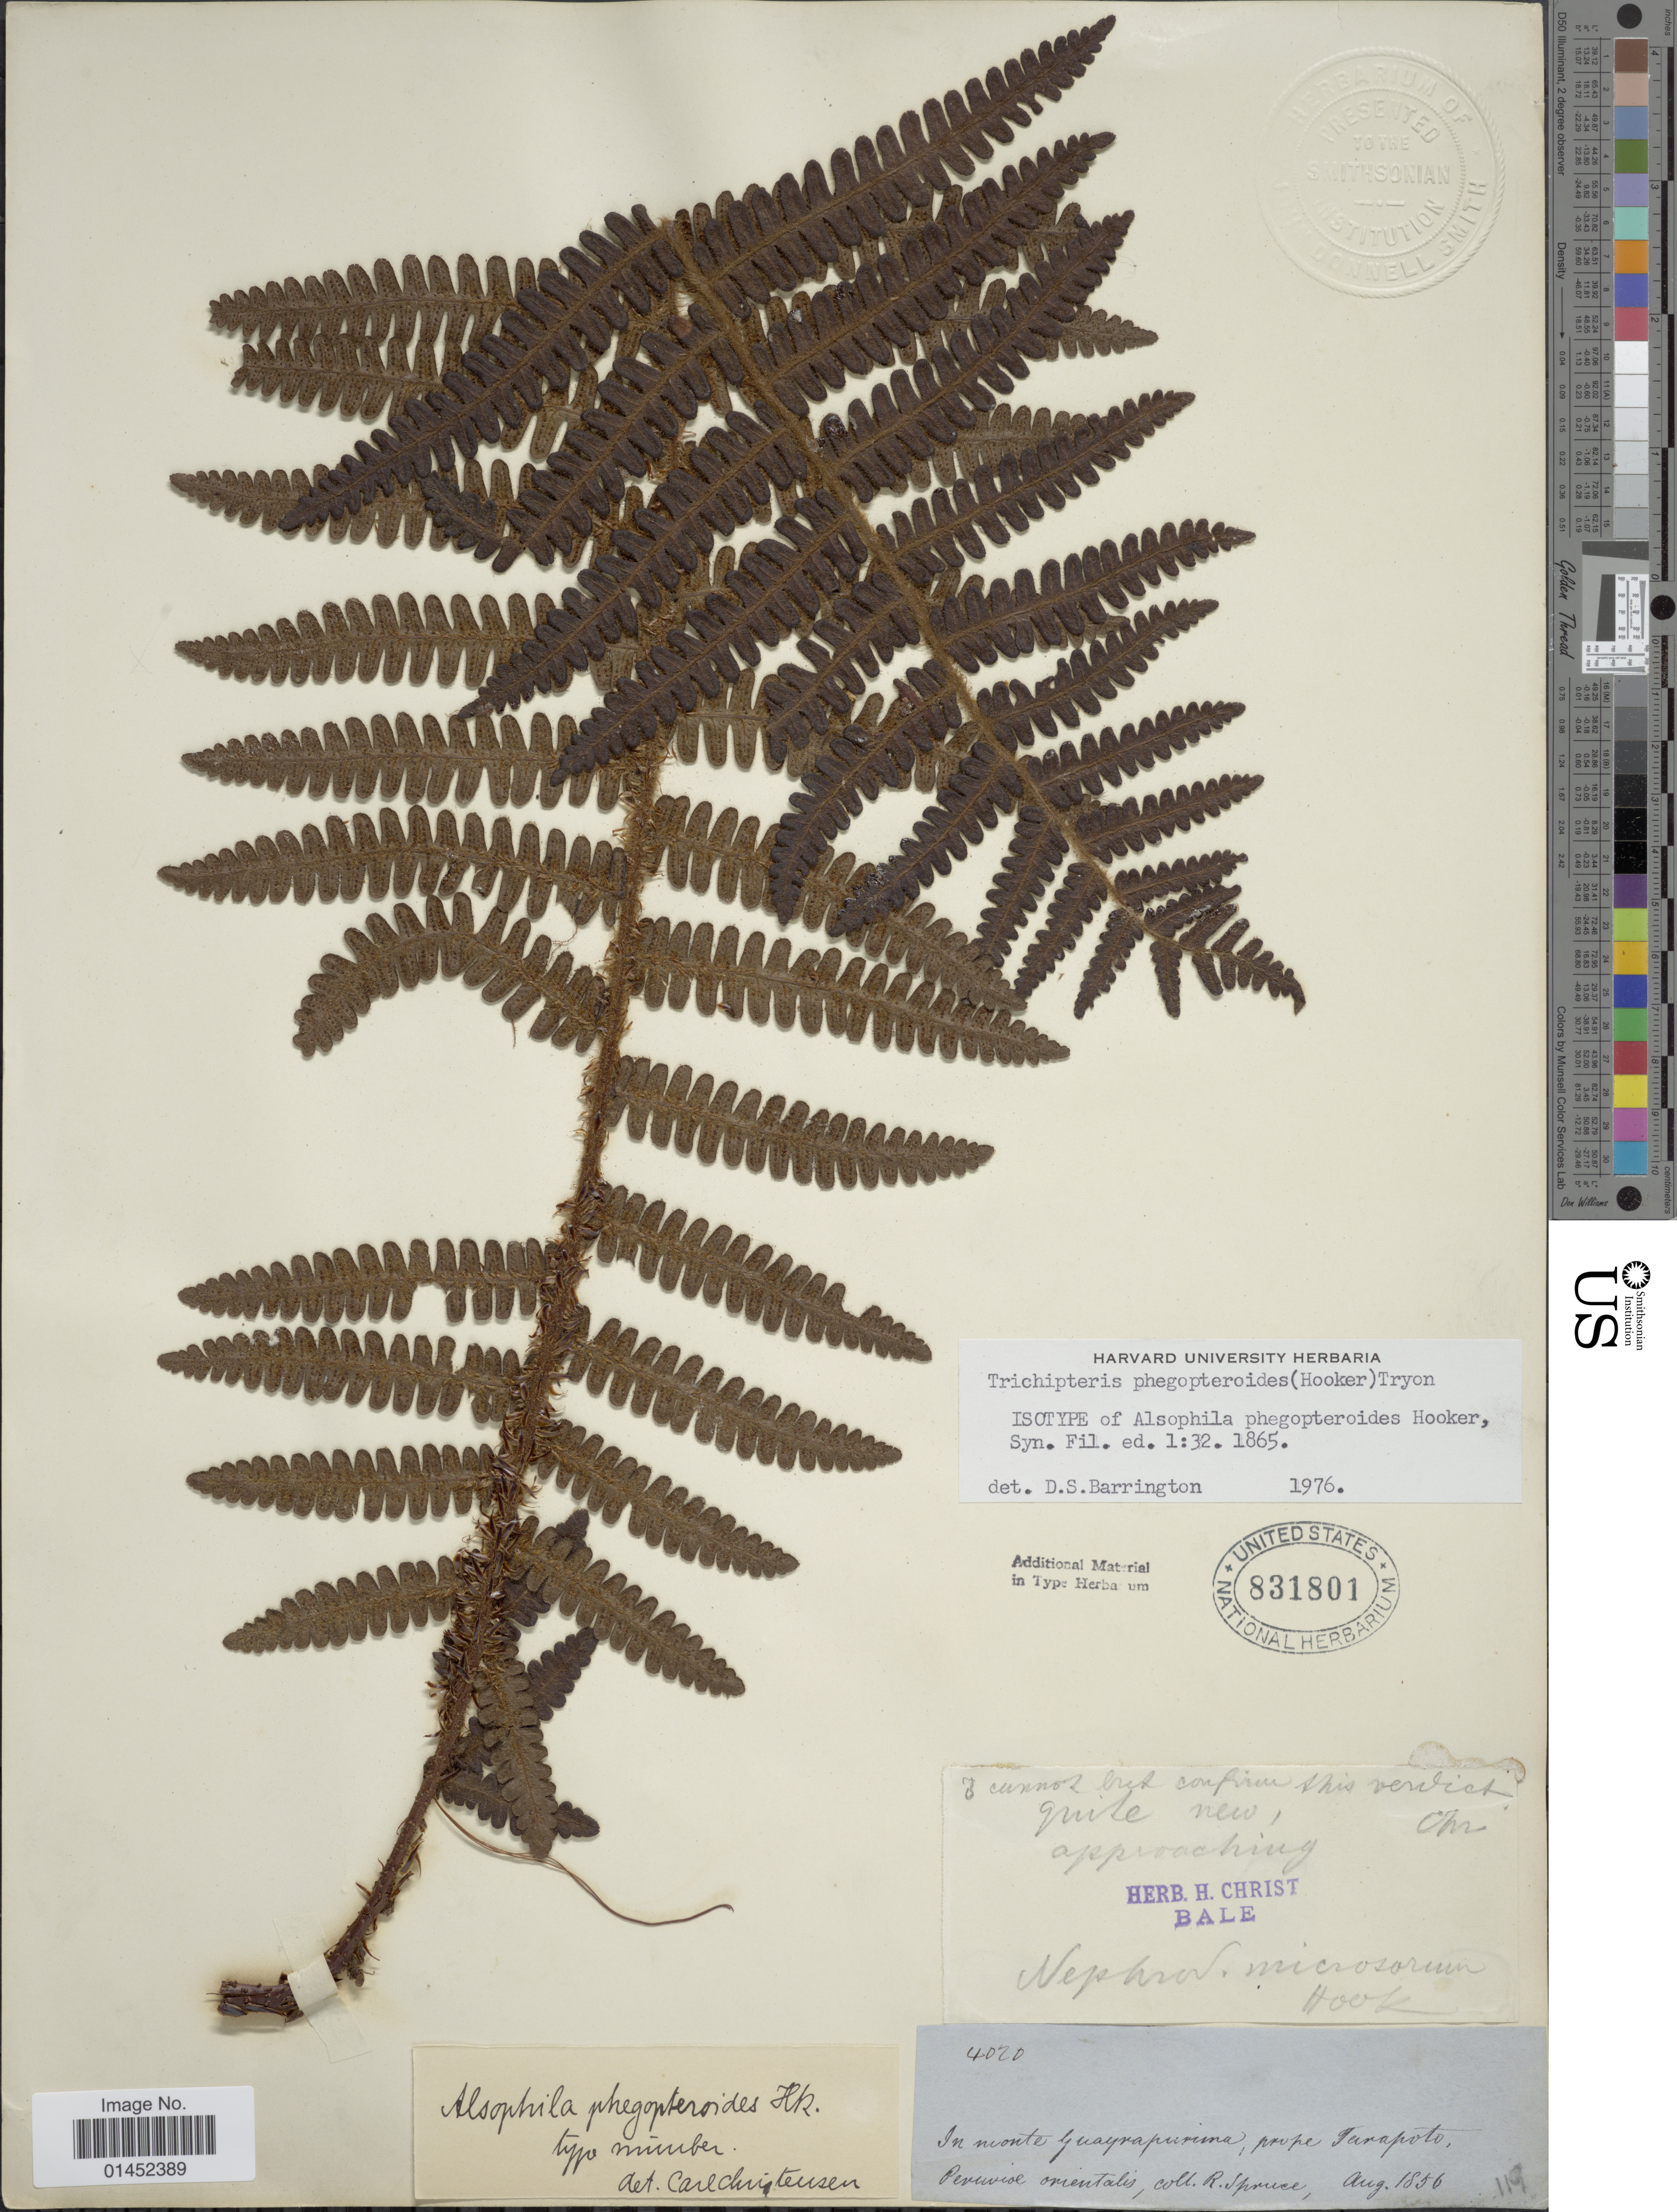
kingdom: Plantae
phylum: Tracheophyta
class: Polypodiopsida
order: Cyatheales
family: Cyatheaceae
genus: Cyathea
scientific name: Cyathea phegopteroides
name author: (Hook.) Domin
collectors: R. Spruce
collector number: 4020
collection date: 1856-08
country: Peru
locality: In monte Guayrapurima, prope Tarapoto, Peruviae orientalis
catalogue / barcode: US 831801